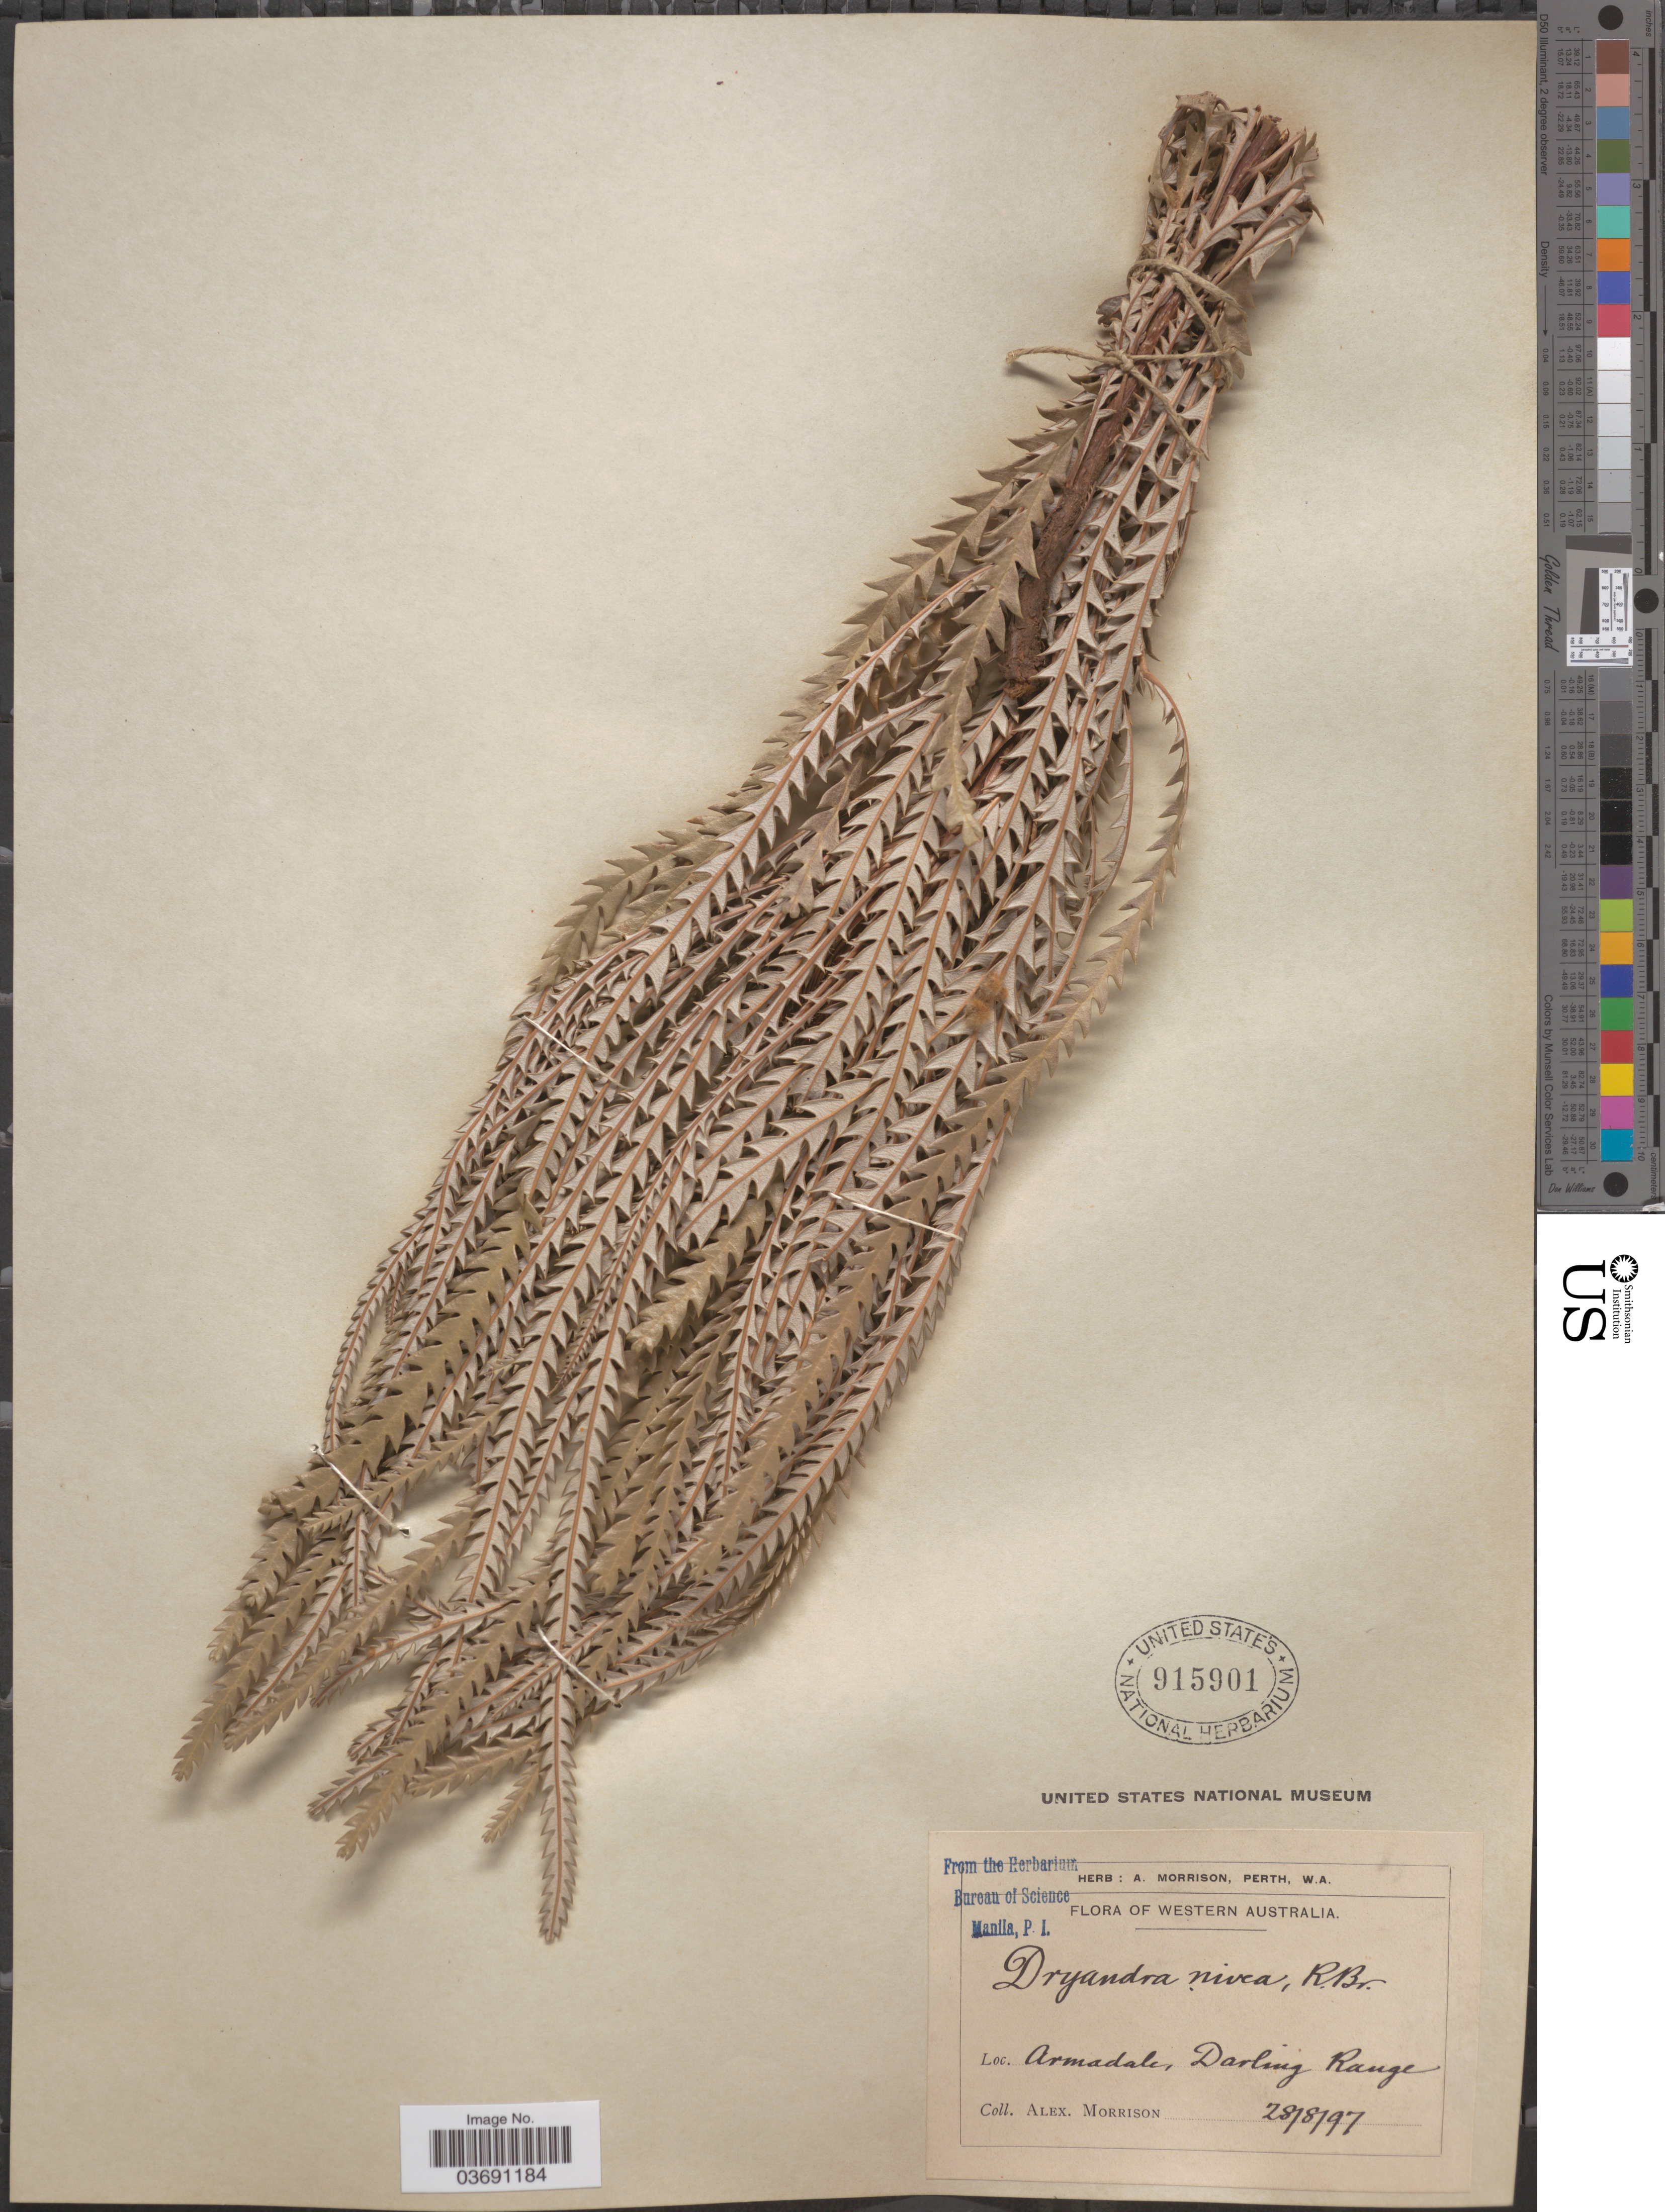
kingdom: Plantae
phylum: Tracheophyta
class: Magnoliopsida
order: Proteales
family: Proteaceae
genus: Dryandra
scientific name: Dryandra nivea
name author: (Labill.) R. Br.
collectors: A. Morrison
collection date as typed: Transcribed d/m/y: 28/8/97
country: Australia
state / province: Western Australia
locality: Armadale, Darling Range.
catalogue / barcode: US 915901